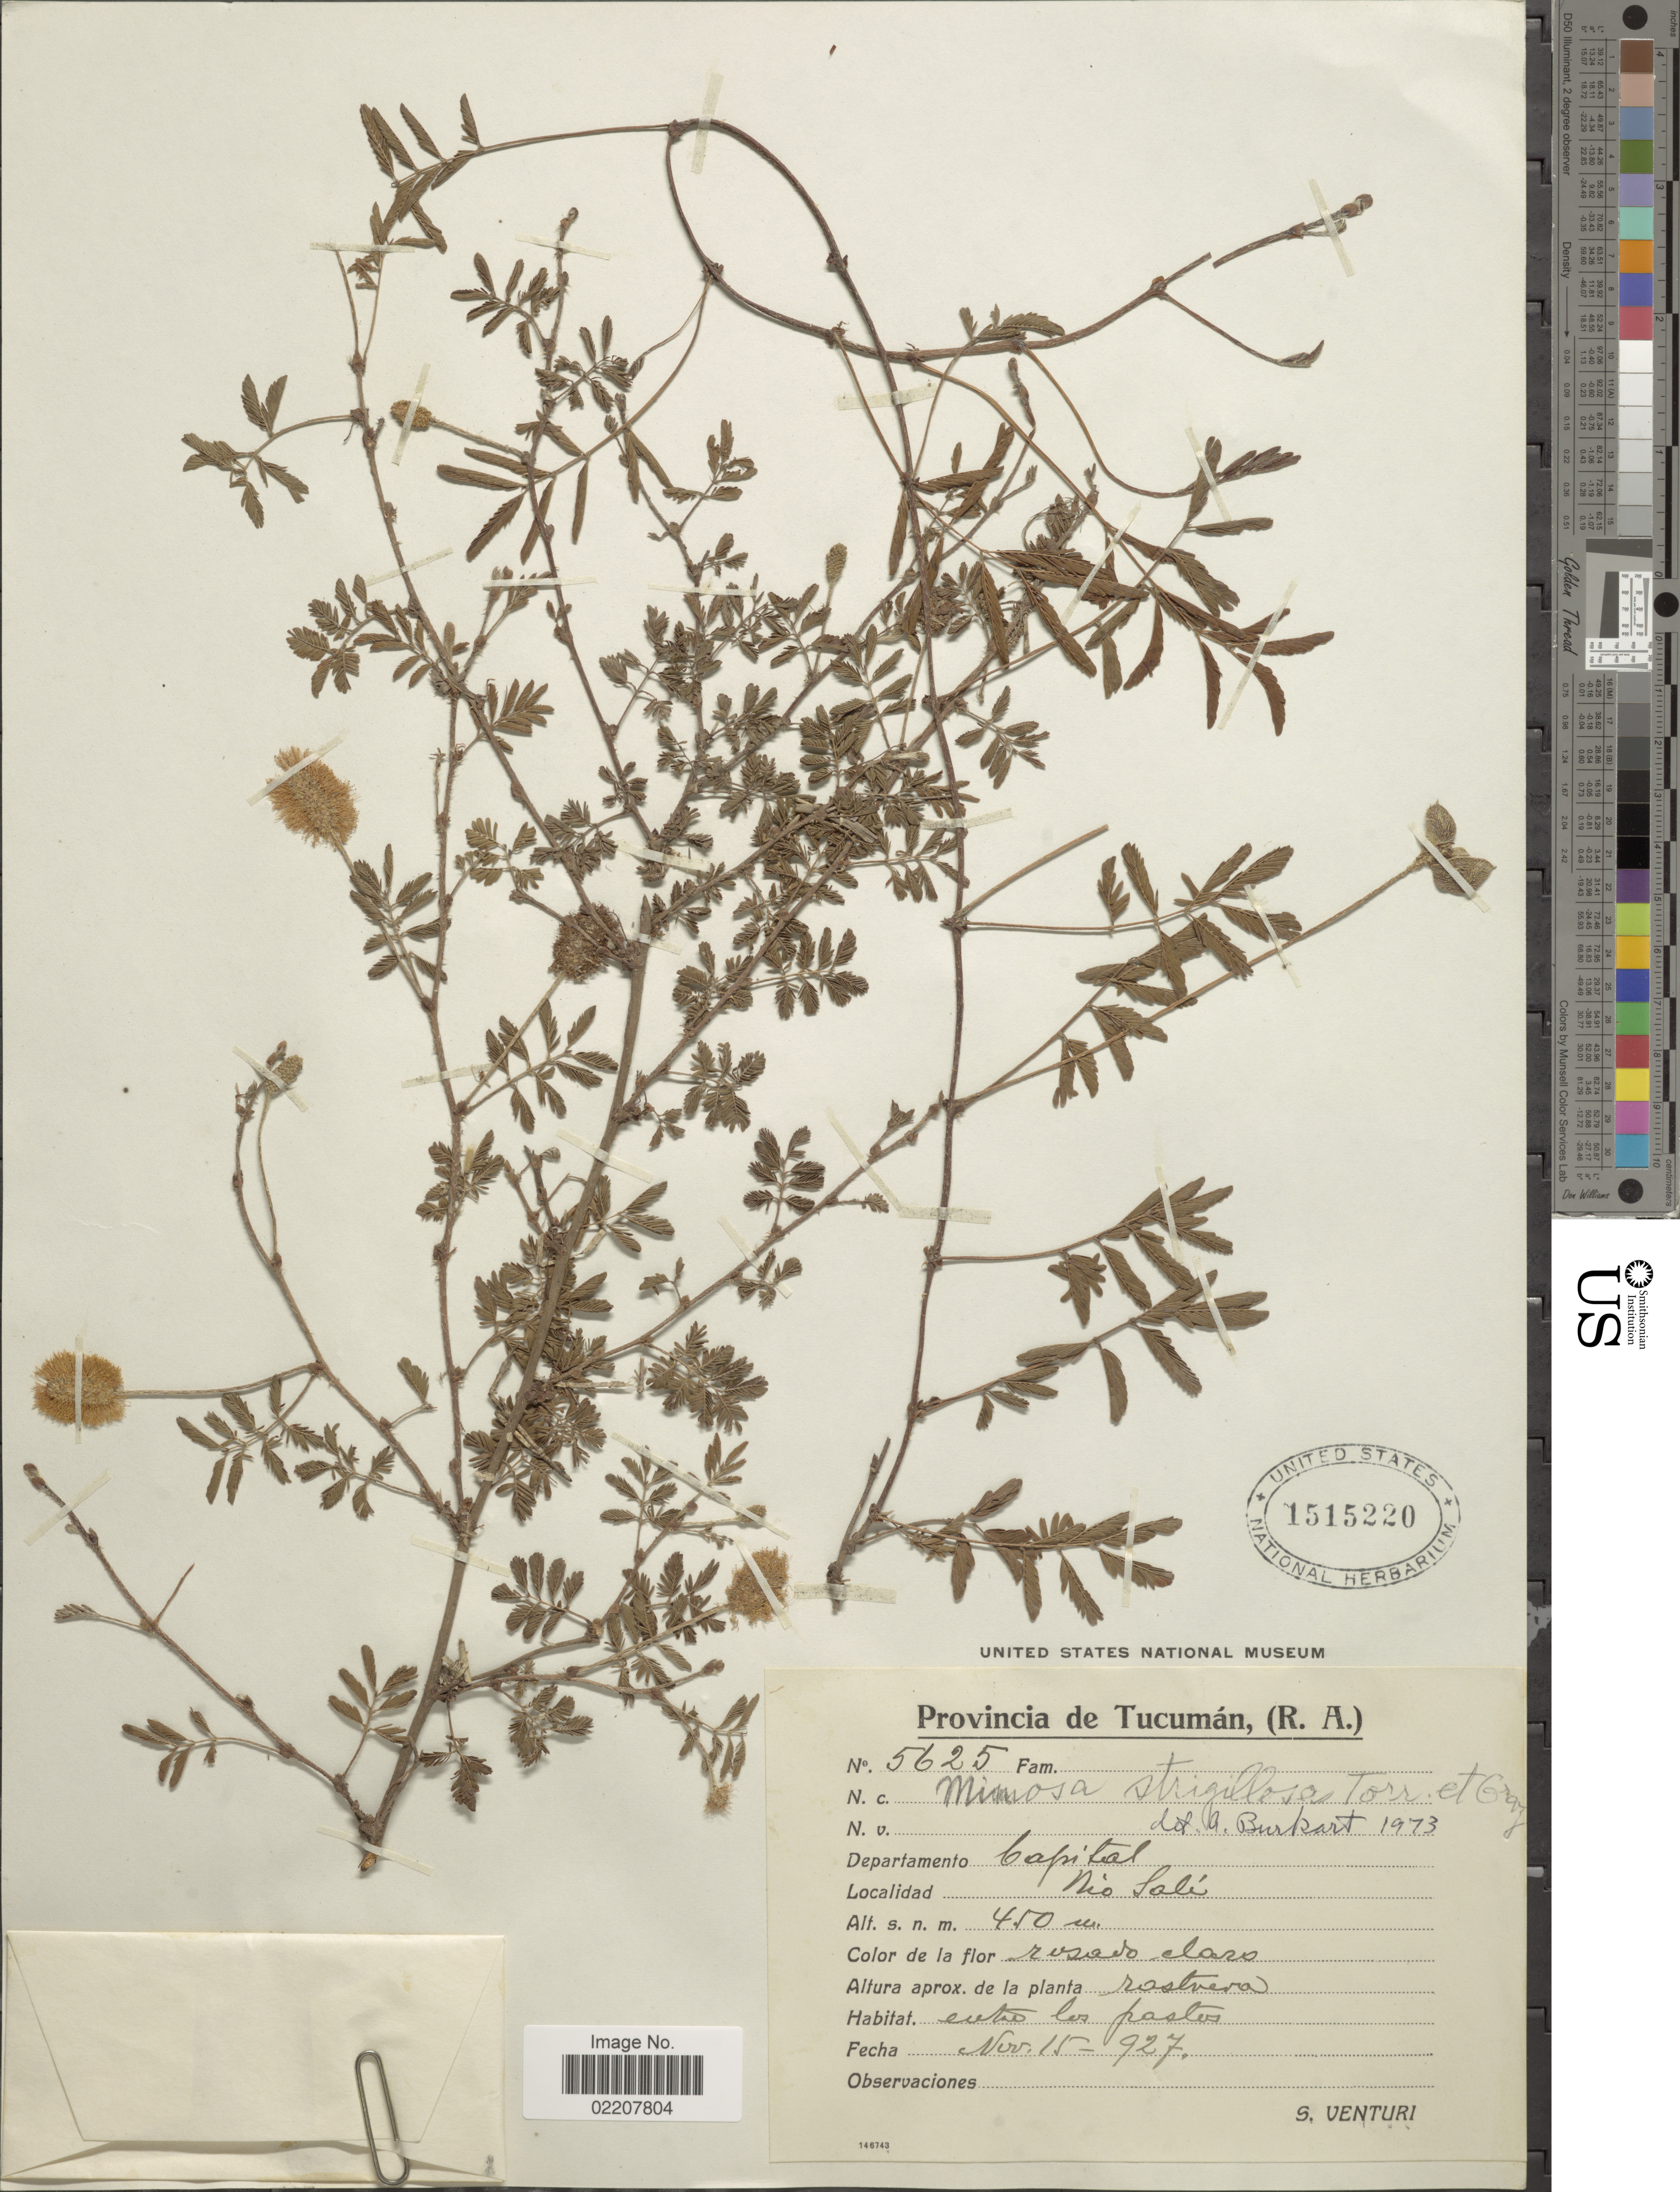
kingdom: Plantae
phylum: Tracheophyta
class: Magnoliopsida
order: Fabales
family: Fabaceae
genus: Mimosa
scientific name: Mimosa strigillosa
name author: Torr. & A. Gray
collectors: S. Venturi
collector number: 5625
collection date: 1927-11-15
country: Argentina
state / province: Tucuman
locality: Provincia de Tucuman (R.A.), Departamento Capital, Nio Sali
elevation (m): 450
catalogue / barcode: US 1515220